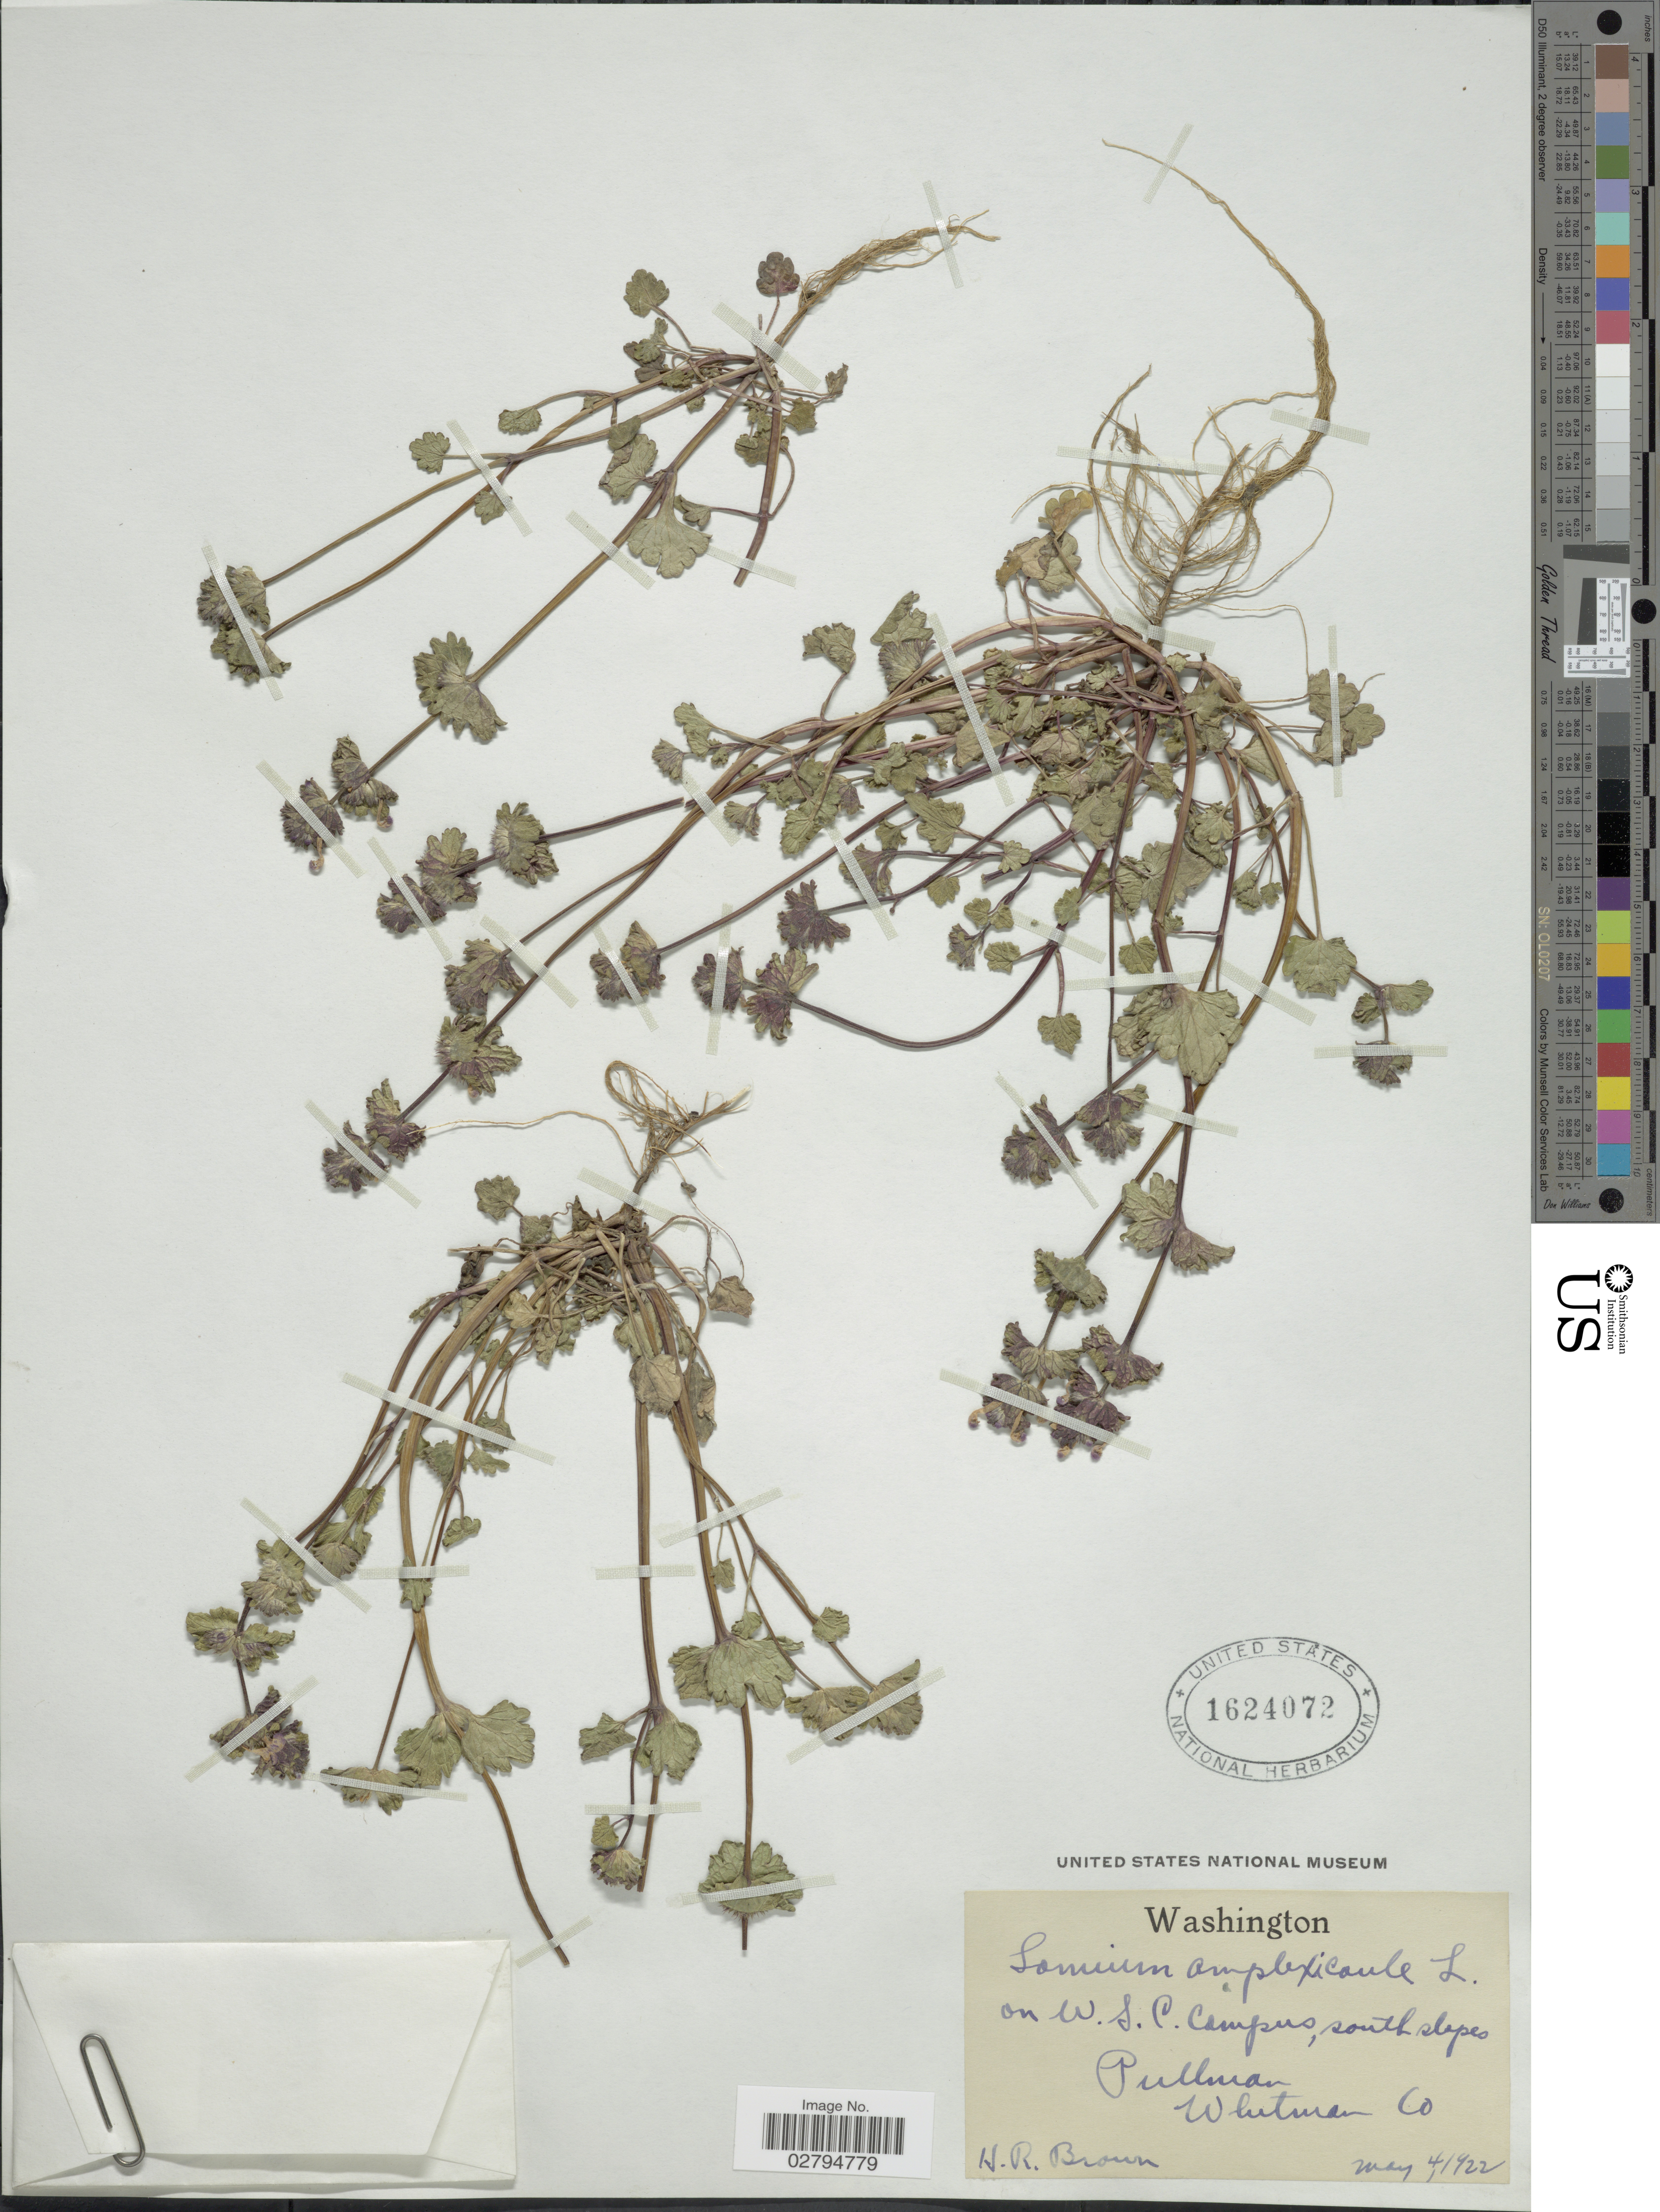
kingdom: Plantae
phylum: Tracheophyta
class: Magnoliopsida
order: Lamiales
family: Lamiaceae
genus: Lamium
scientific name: Lamium amplexicaule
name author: L.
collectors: H. R. Brown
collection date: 1922-05-04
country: United States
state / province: Washington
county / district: Whitman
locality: On W.S.C. Campus, south slopes. Pullman Whitman Co.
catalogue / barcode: US 1624072